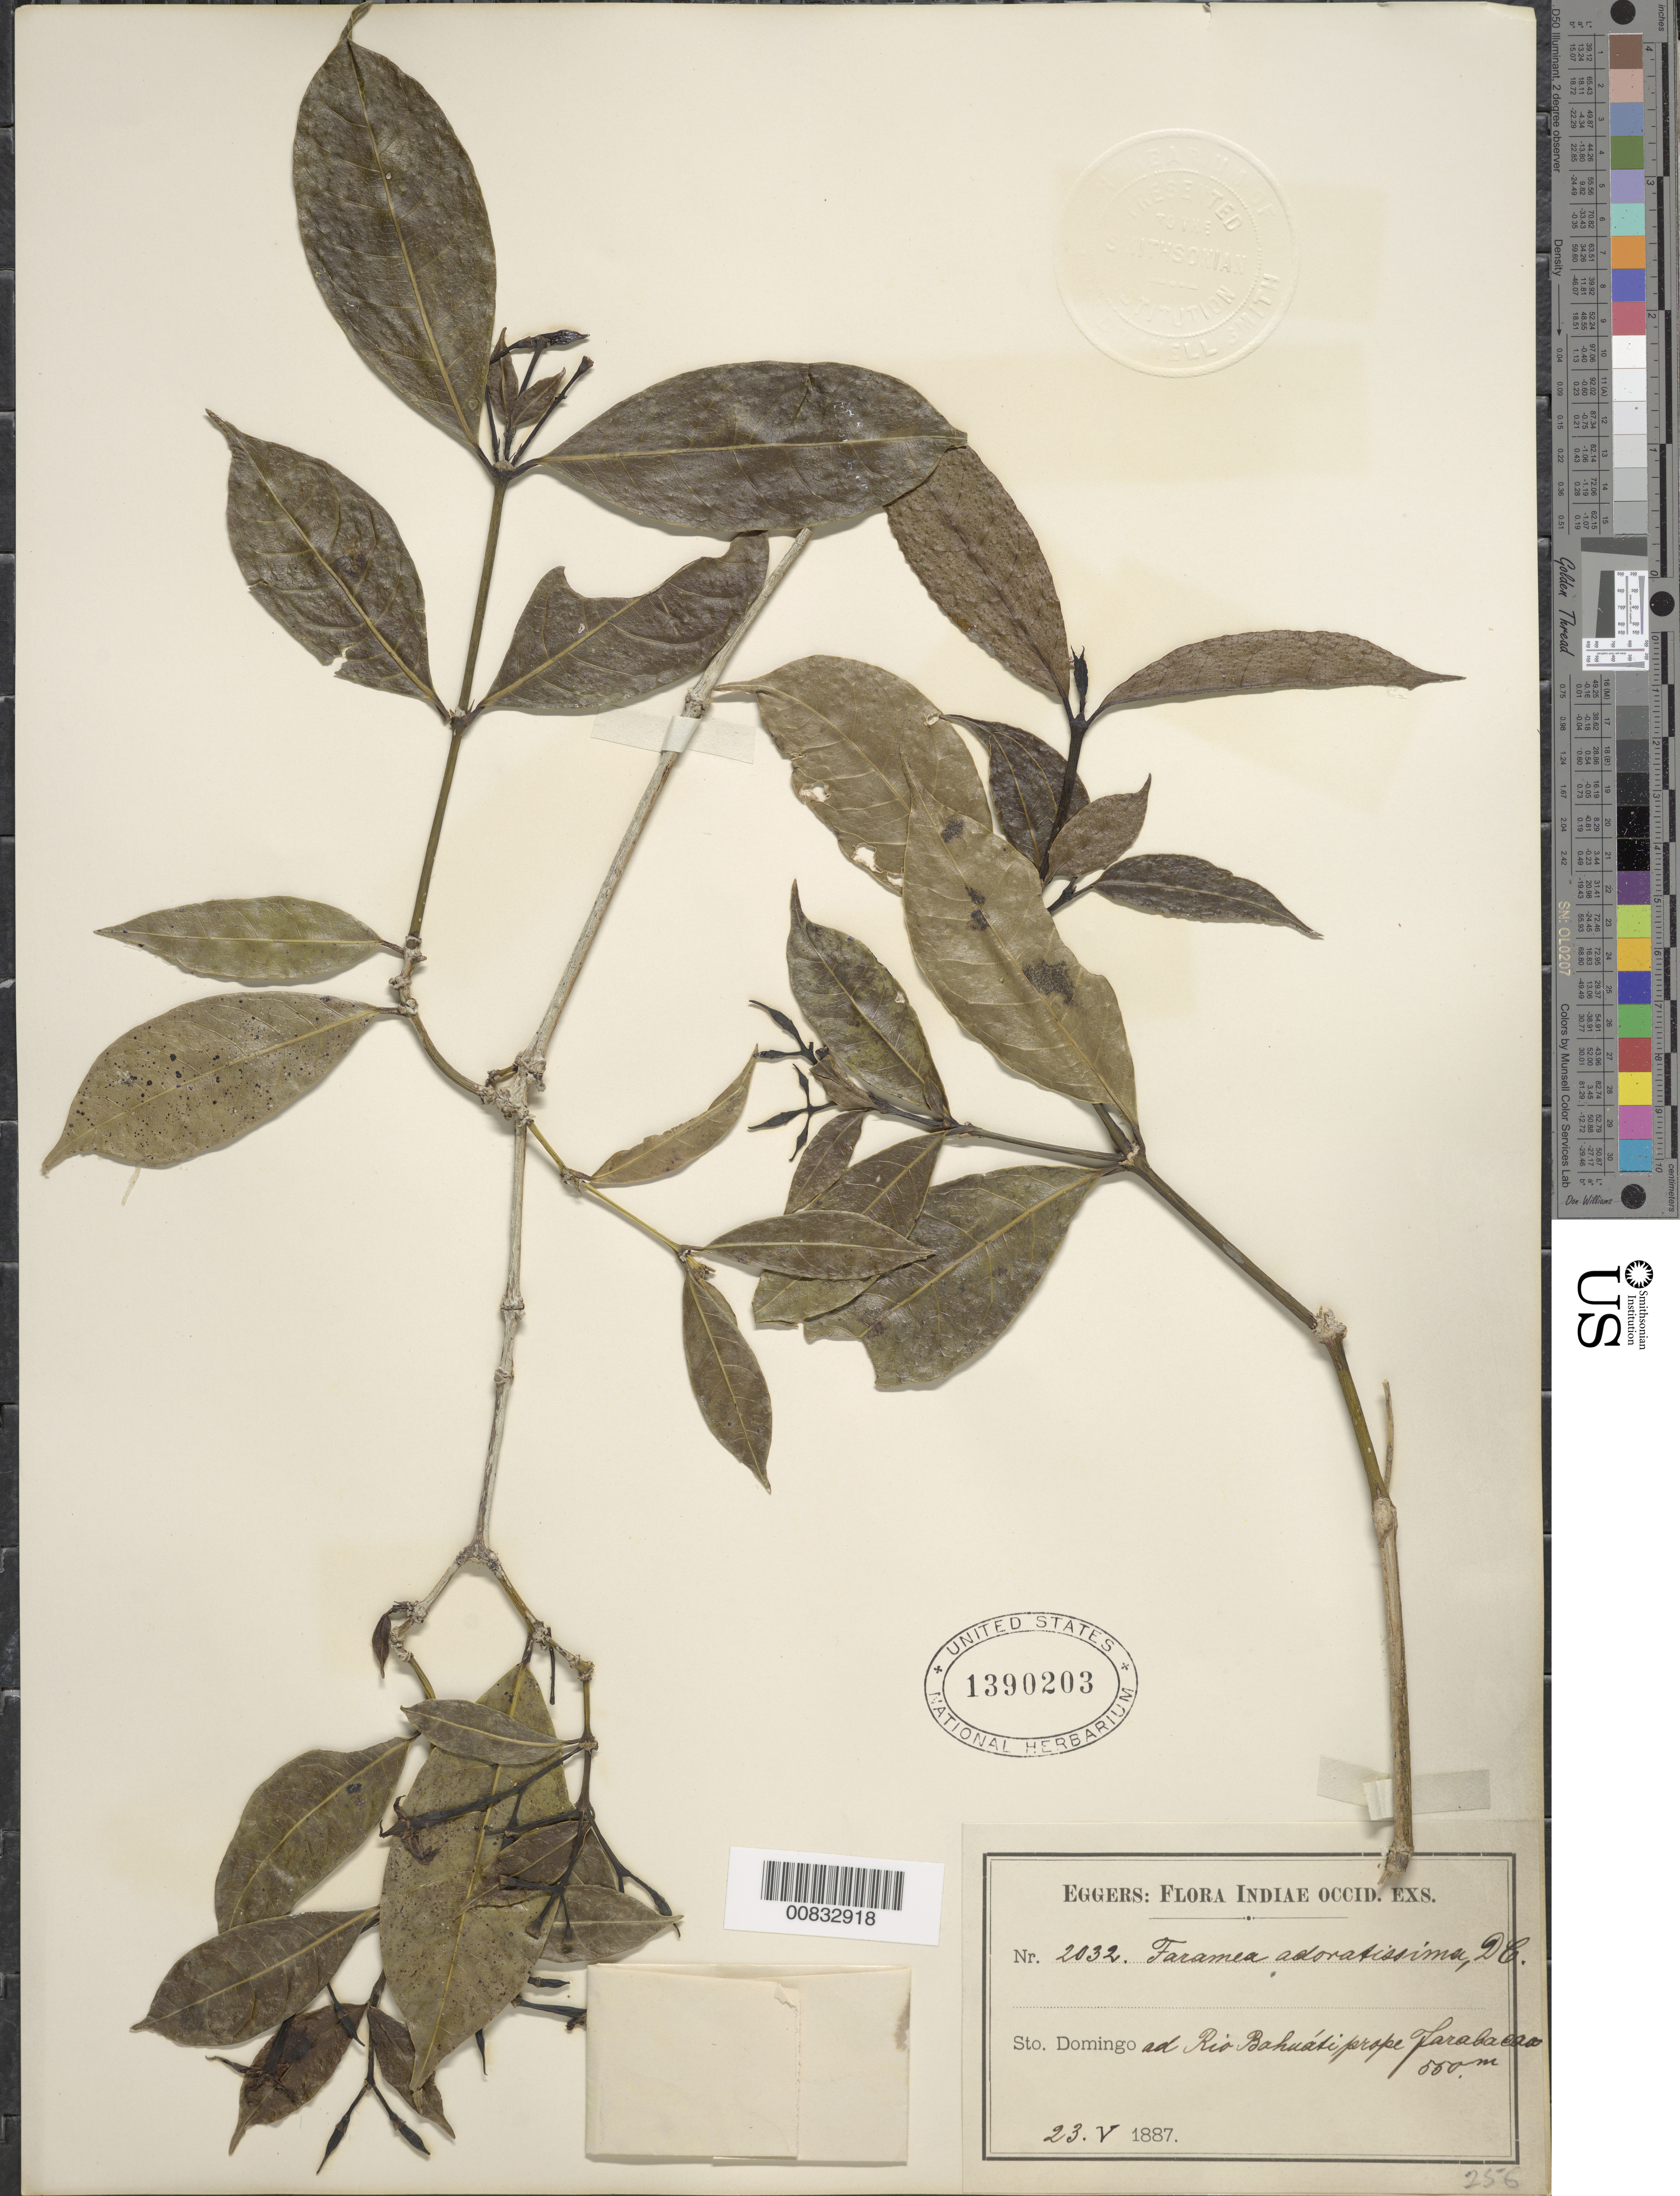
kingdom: Plantae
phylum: Tracheophyta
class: Magnoliopsida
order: Gentianales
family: Rubiaceae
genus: Faramea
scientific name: Faramea occidentalis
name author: (L.) A. Rich.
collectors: H. F. A. von Eggers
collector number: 2032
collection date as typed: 23 May 1887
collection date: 1887-05-23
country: Dominican Republic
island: Hispaniola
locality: Rio Bahuati, Jarabacoa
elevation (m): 550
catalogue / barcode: US 1390203